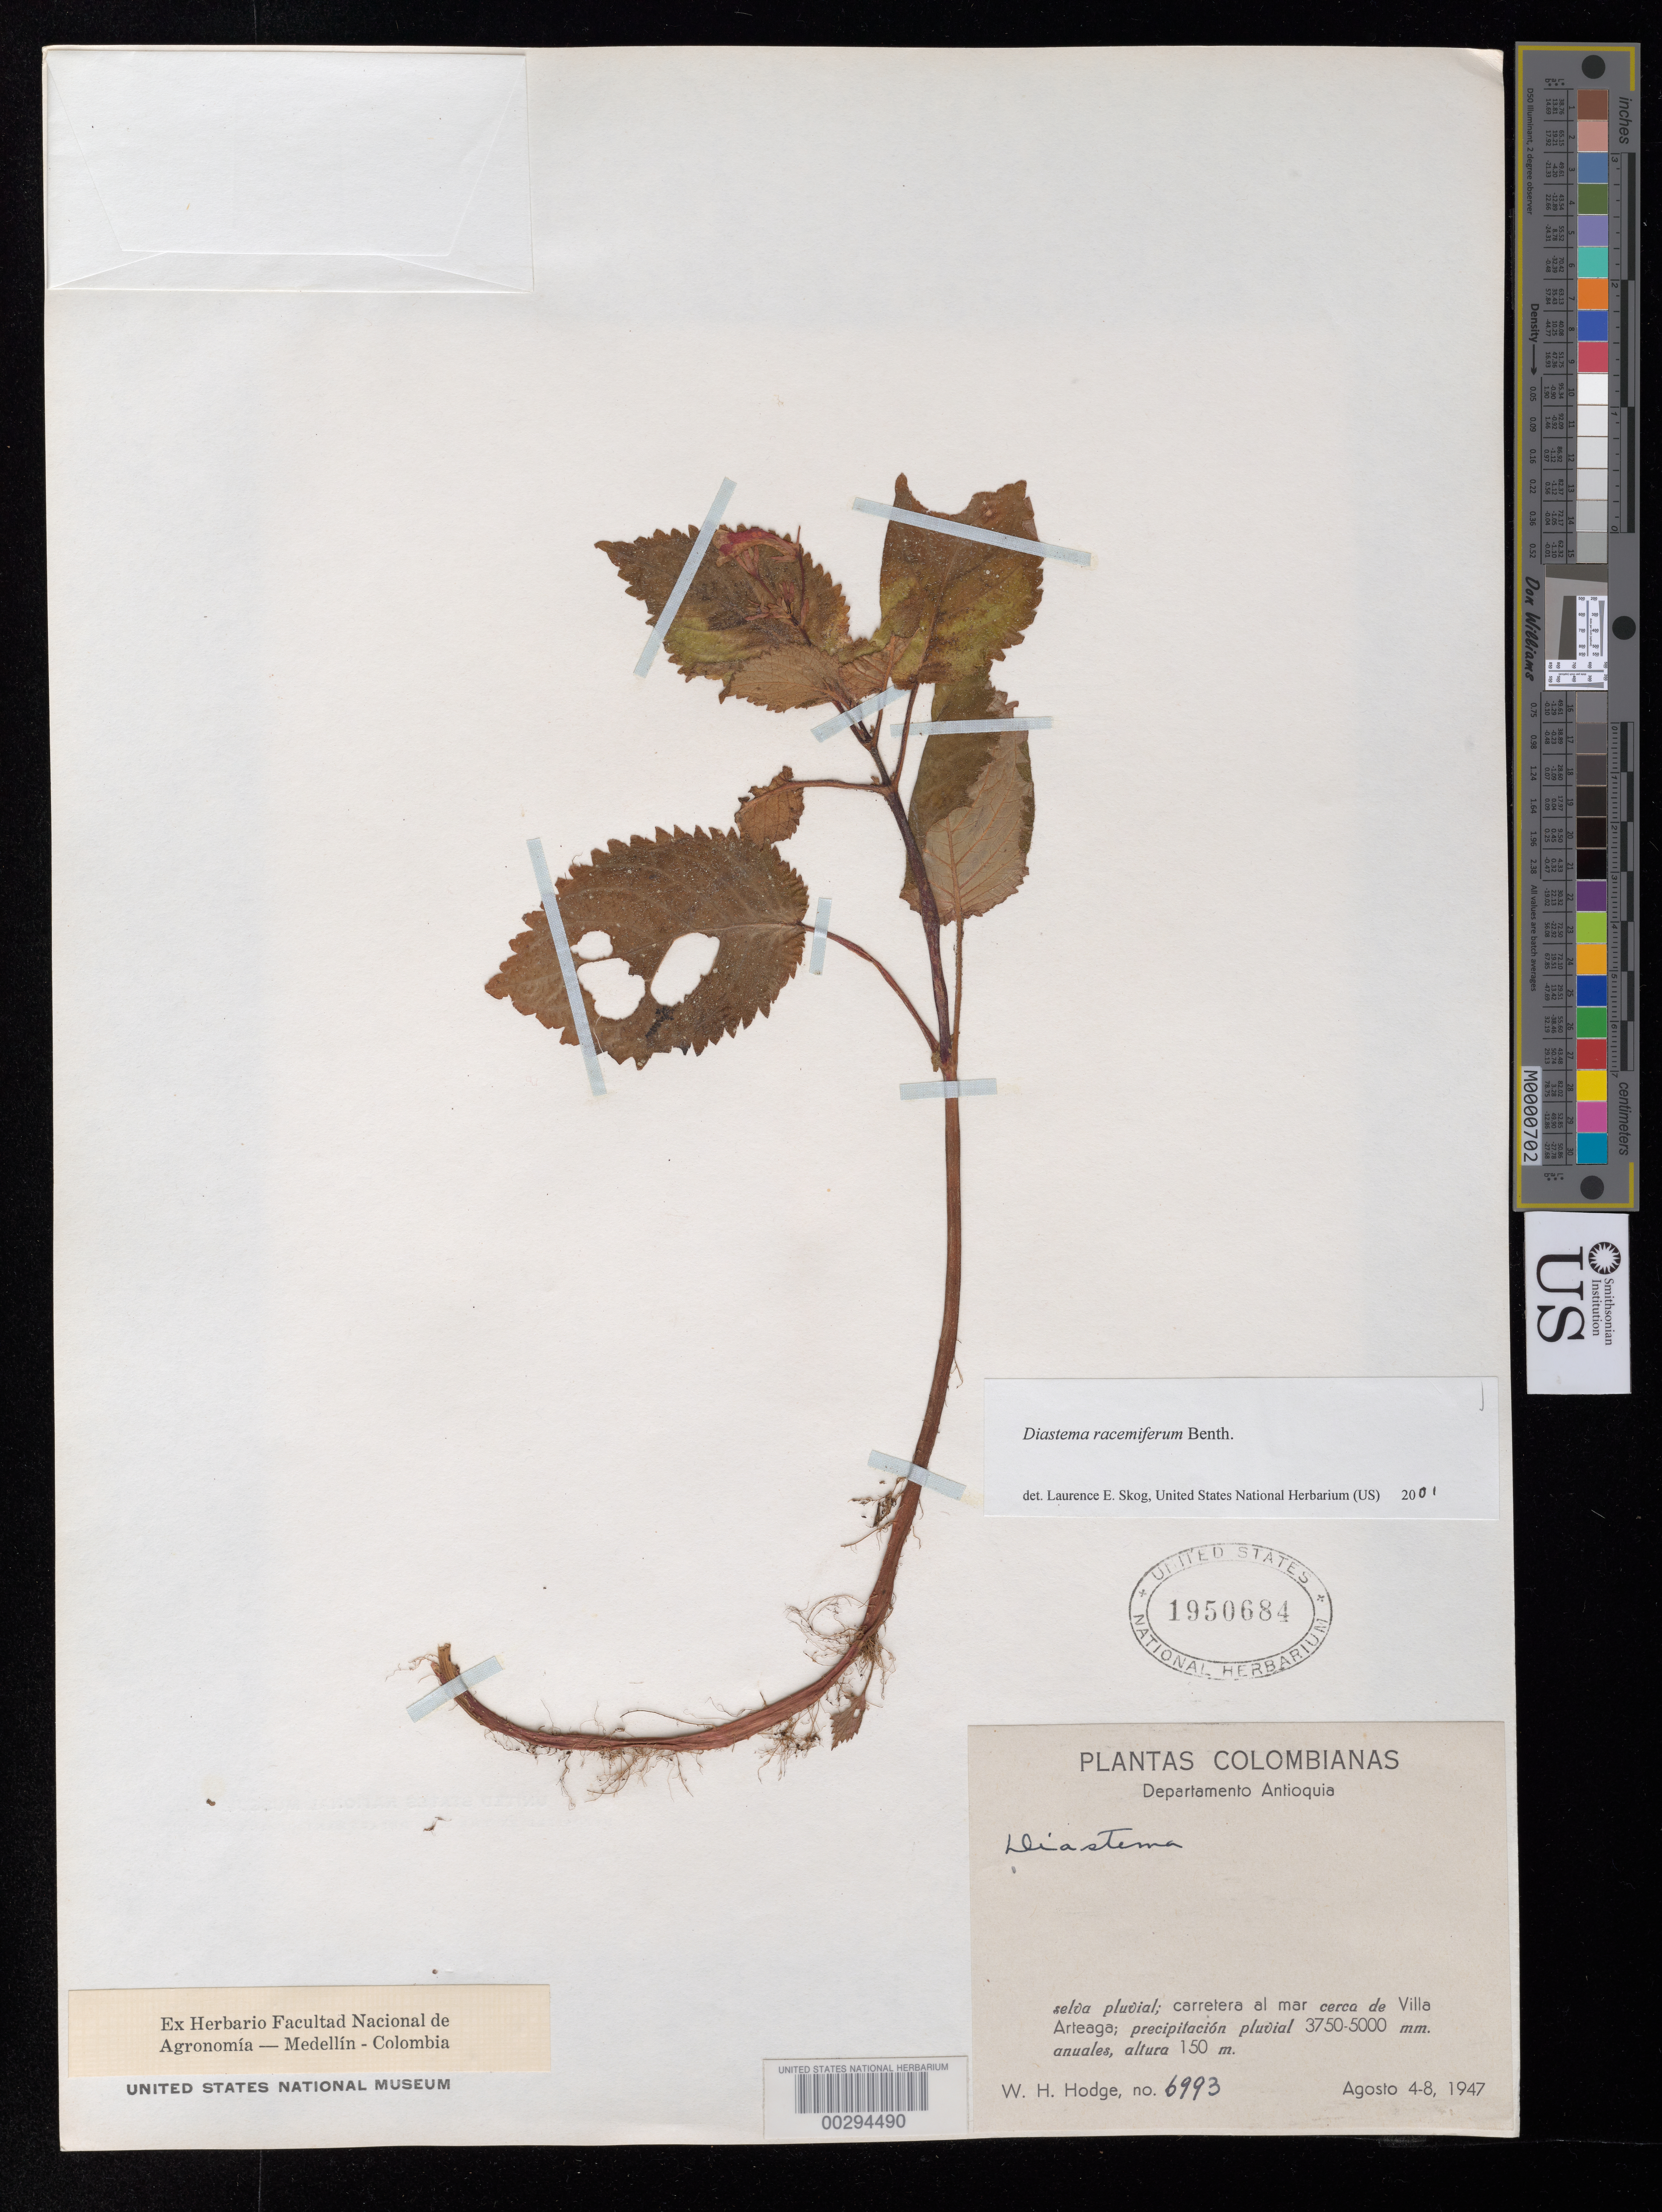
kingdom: Plantae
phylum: Tracheophyta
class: Magnoliopsida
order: Lamiales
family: Gesneriaceae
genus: Diastema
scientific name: Diastema racemiferum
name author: Benth.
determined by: Skog, Laurence E.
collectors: W. Hodge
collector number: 6993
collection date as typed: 4-8 Aug 1947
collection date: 1947-08-04/1947-08-08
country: Colombia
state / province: Antioquia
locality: Carretera al mar cerca de Villa Arteaga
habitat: Selva pluvial, precipitatión pluvial 3750-5000 mm anuales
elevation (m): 150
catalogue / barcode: US 1950684